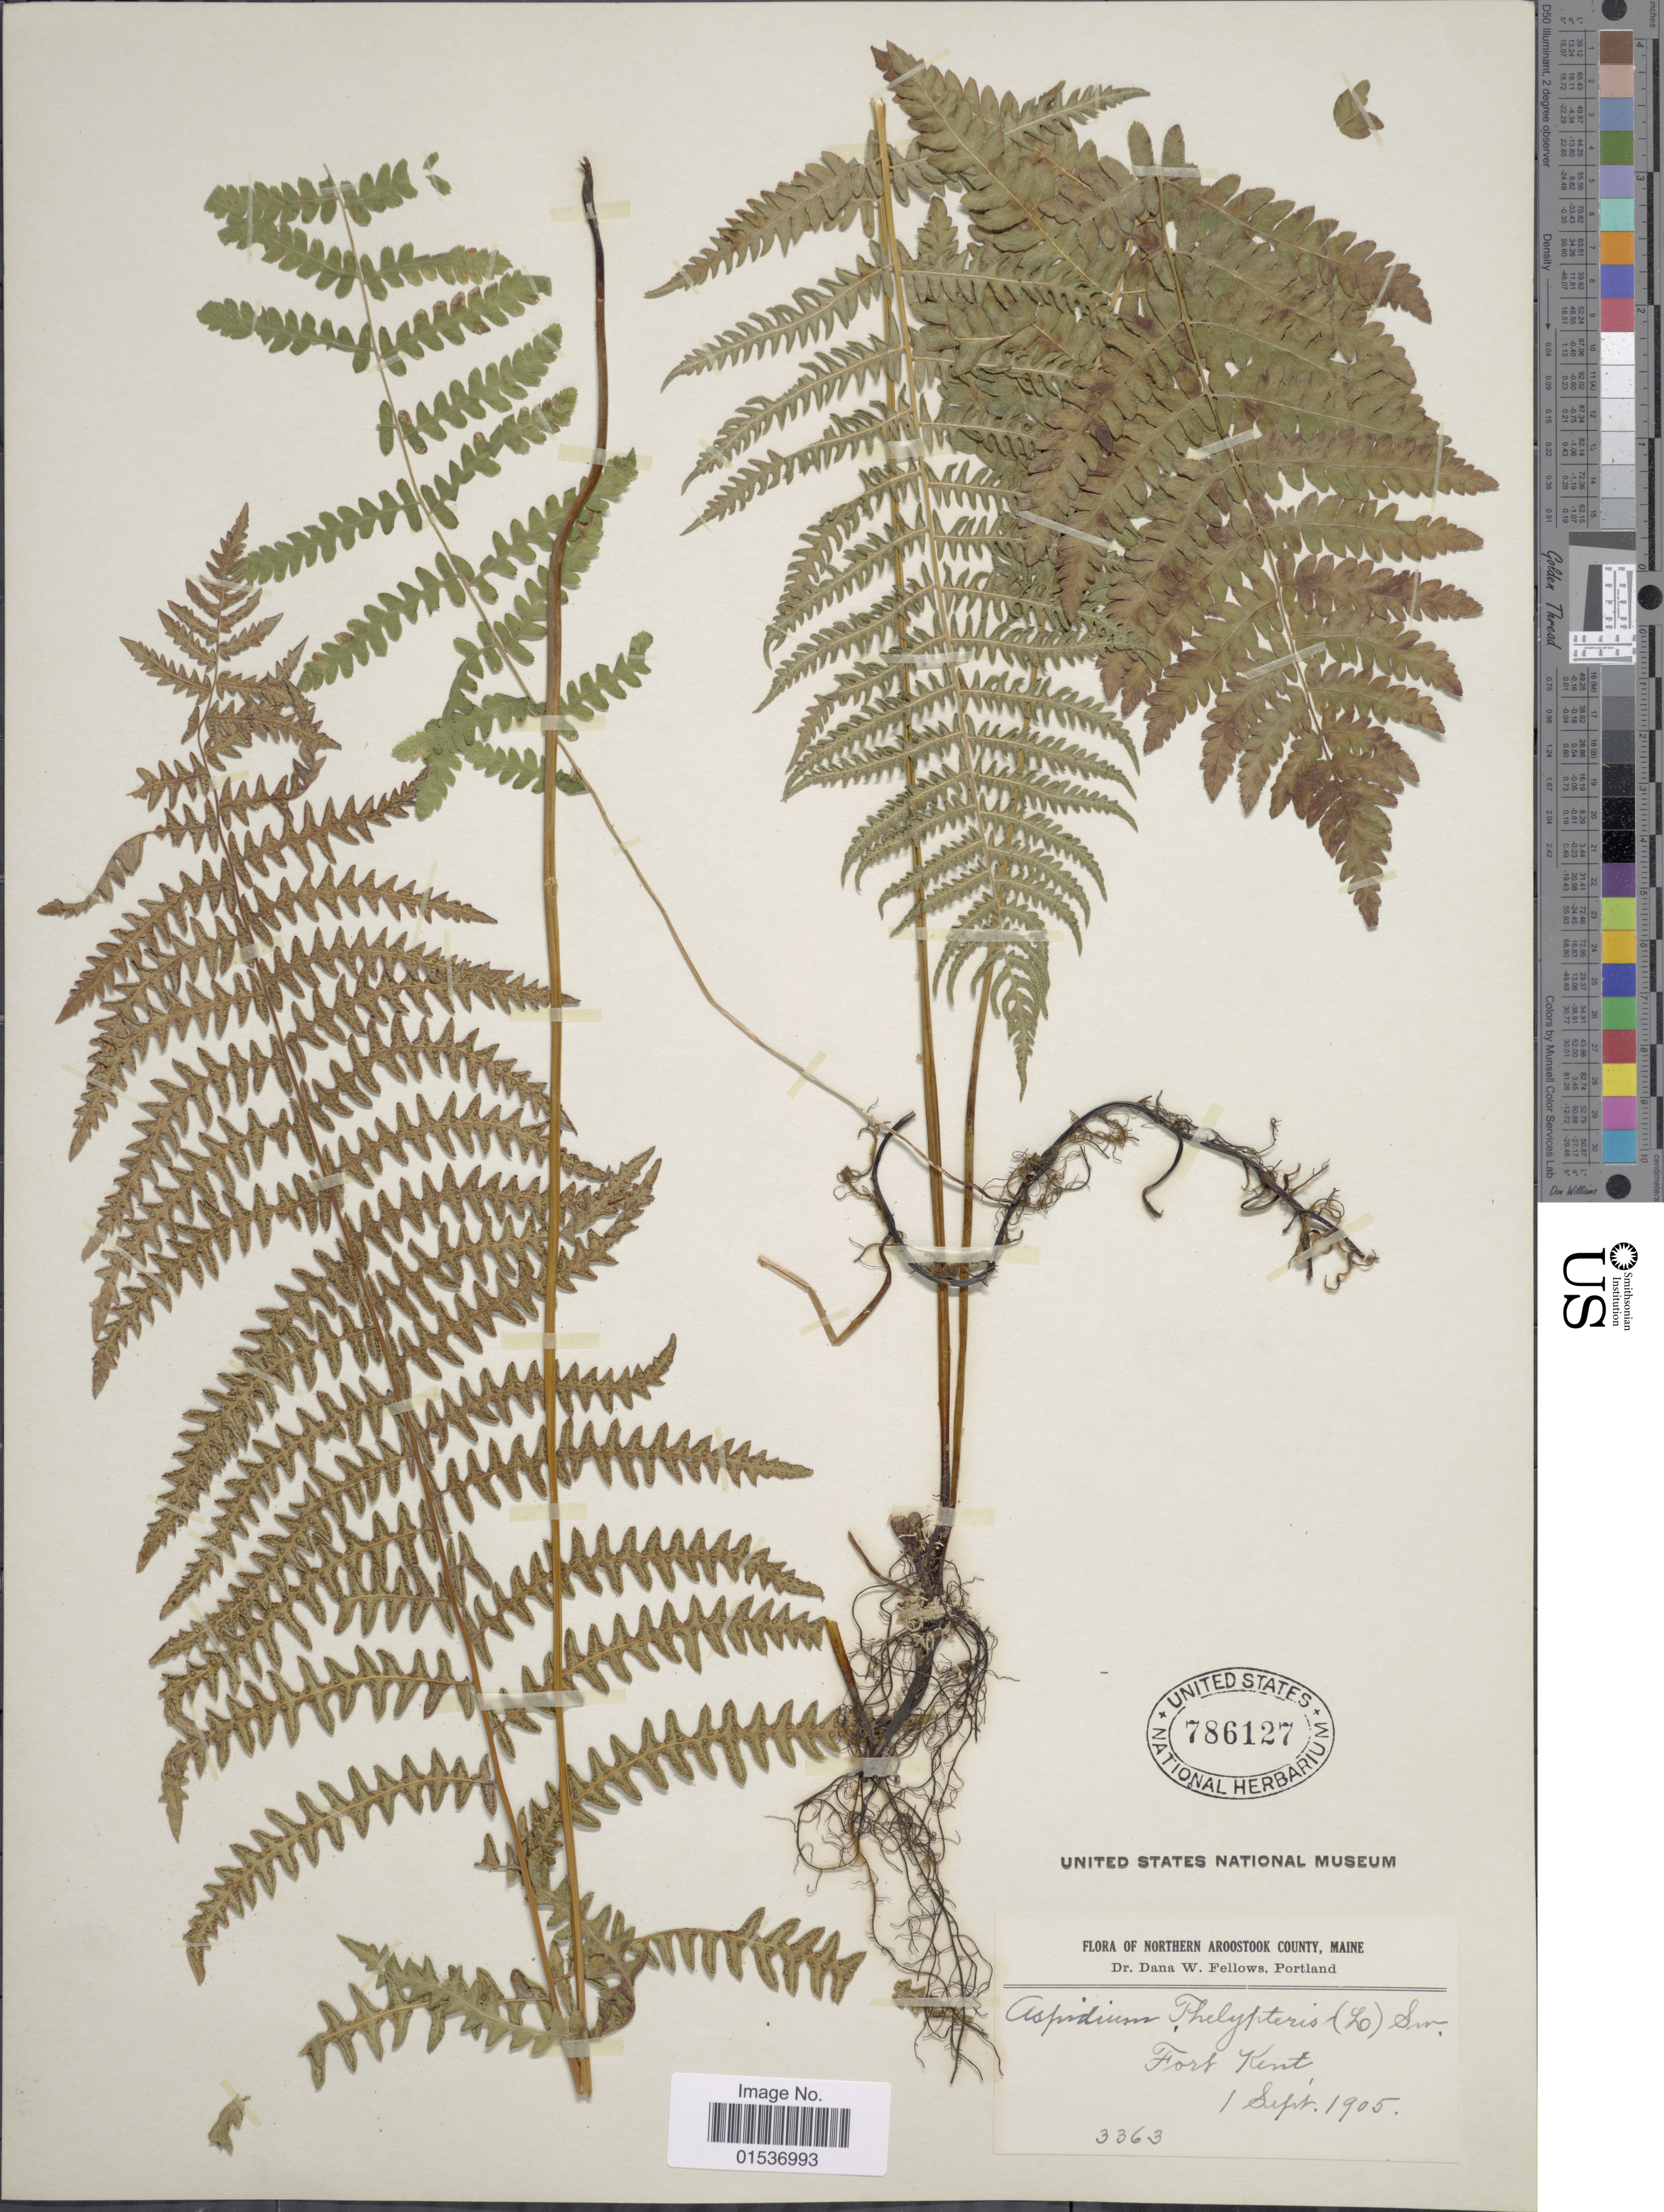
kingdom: Plantae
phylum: Tracheophyta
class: Polypodiopsida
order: Polypodiales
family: Thelypteridaceae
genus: Thelypteris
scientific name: Thelypteris palustris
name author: (Salisb.) Schott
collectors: D. W. Fellows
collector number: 3363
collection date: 1905-09-01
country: United States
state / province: Maine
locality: Northern Aroostook County, Maine. Fort Kent.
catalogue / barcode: US 786127